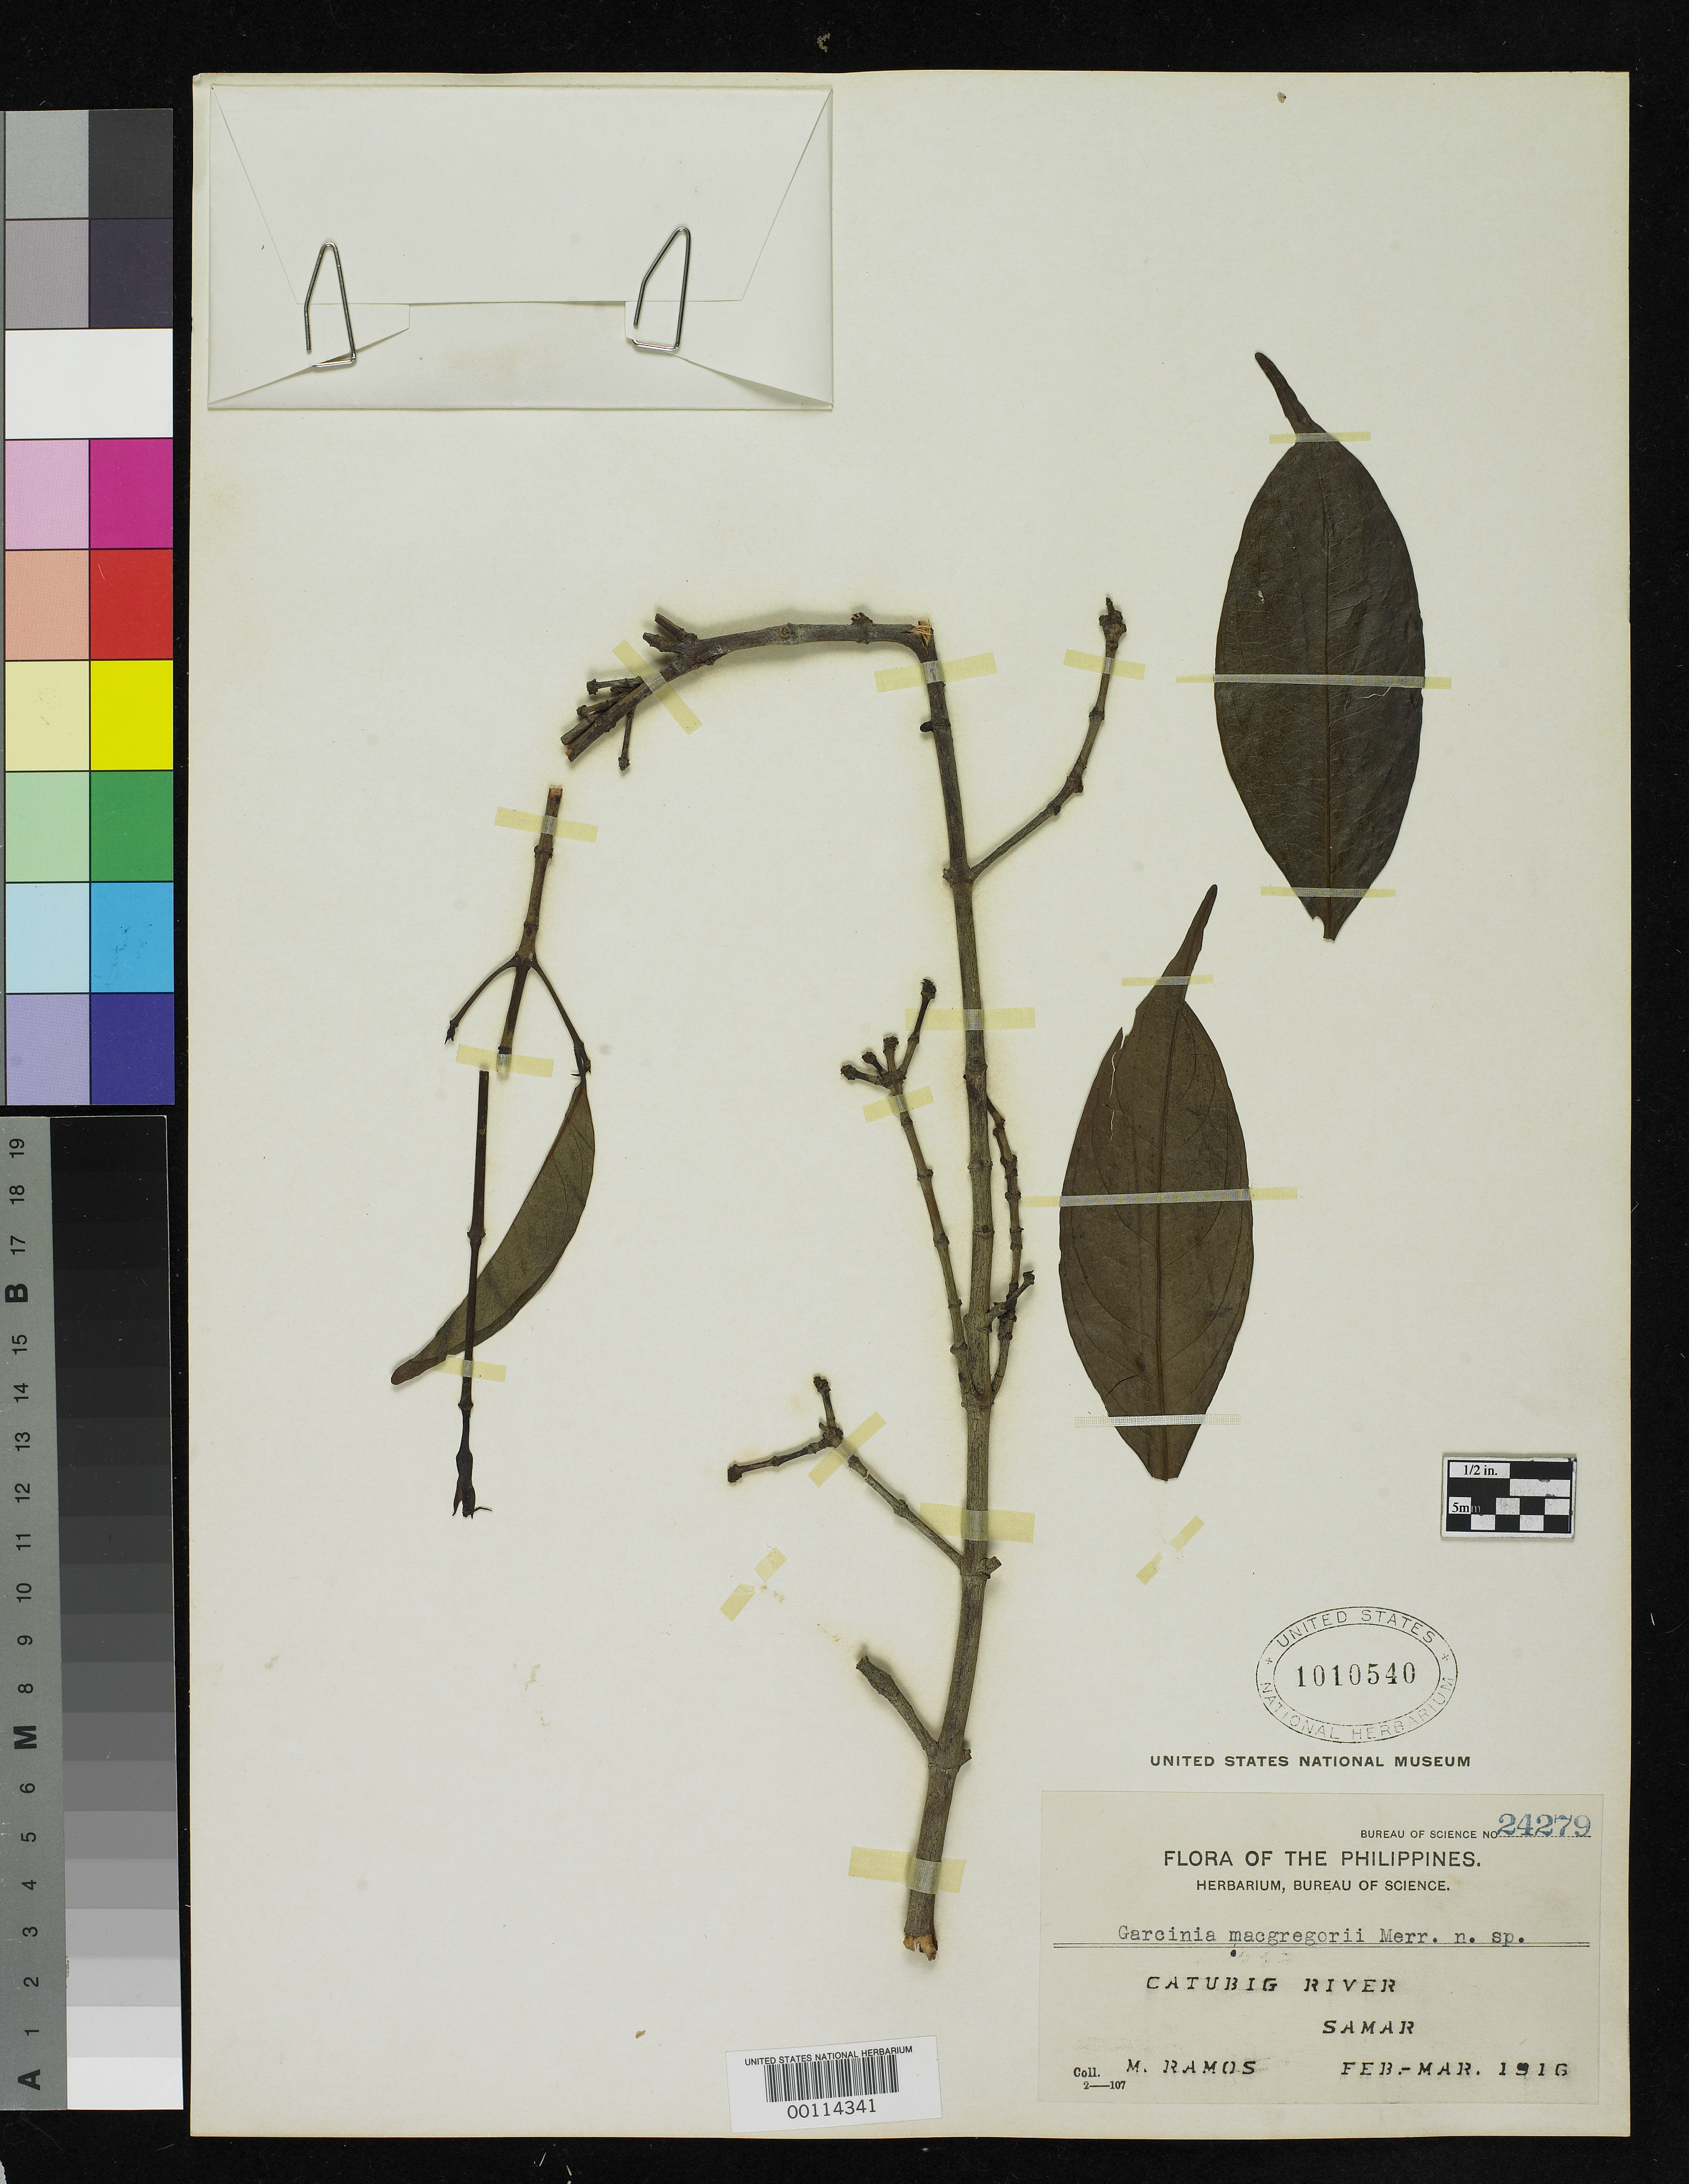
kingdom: Plantae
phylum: Tracheophyta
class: Magnoliopsida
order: Malpighiales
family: Clusiaceae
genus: Garcinia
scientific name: Garcinia macgregorii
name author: Merr.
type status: Isotype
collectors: M. Ramos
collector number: Bur. Sci. 24279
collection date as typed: Mar 1916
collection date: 1916-03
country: Philippines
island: Samar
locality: Catubig River.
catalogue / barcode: US 1010540